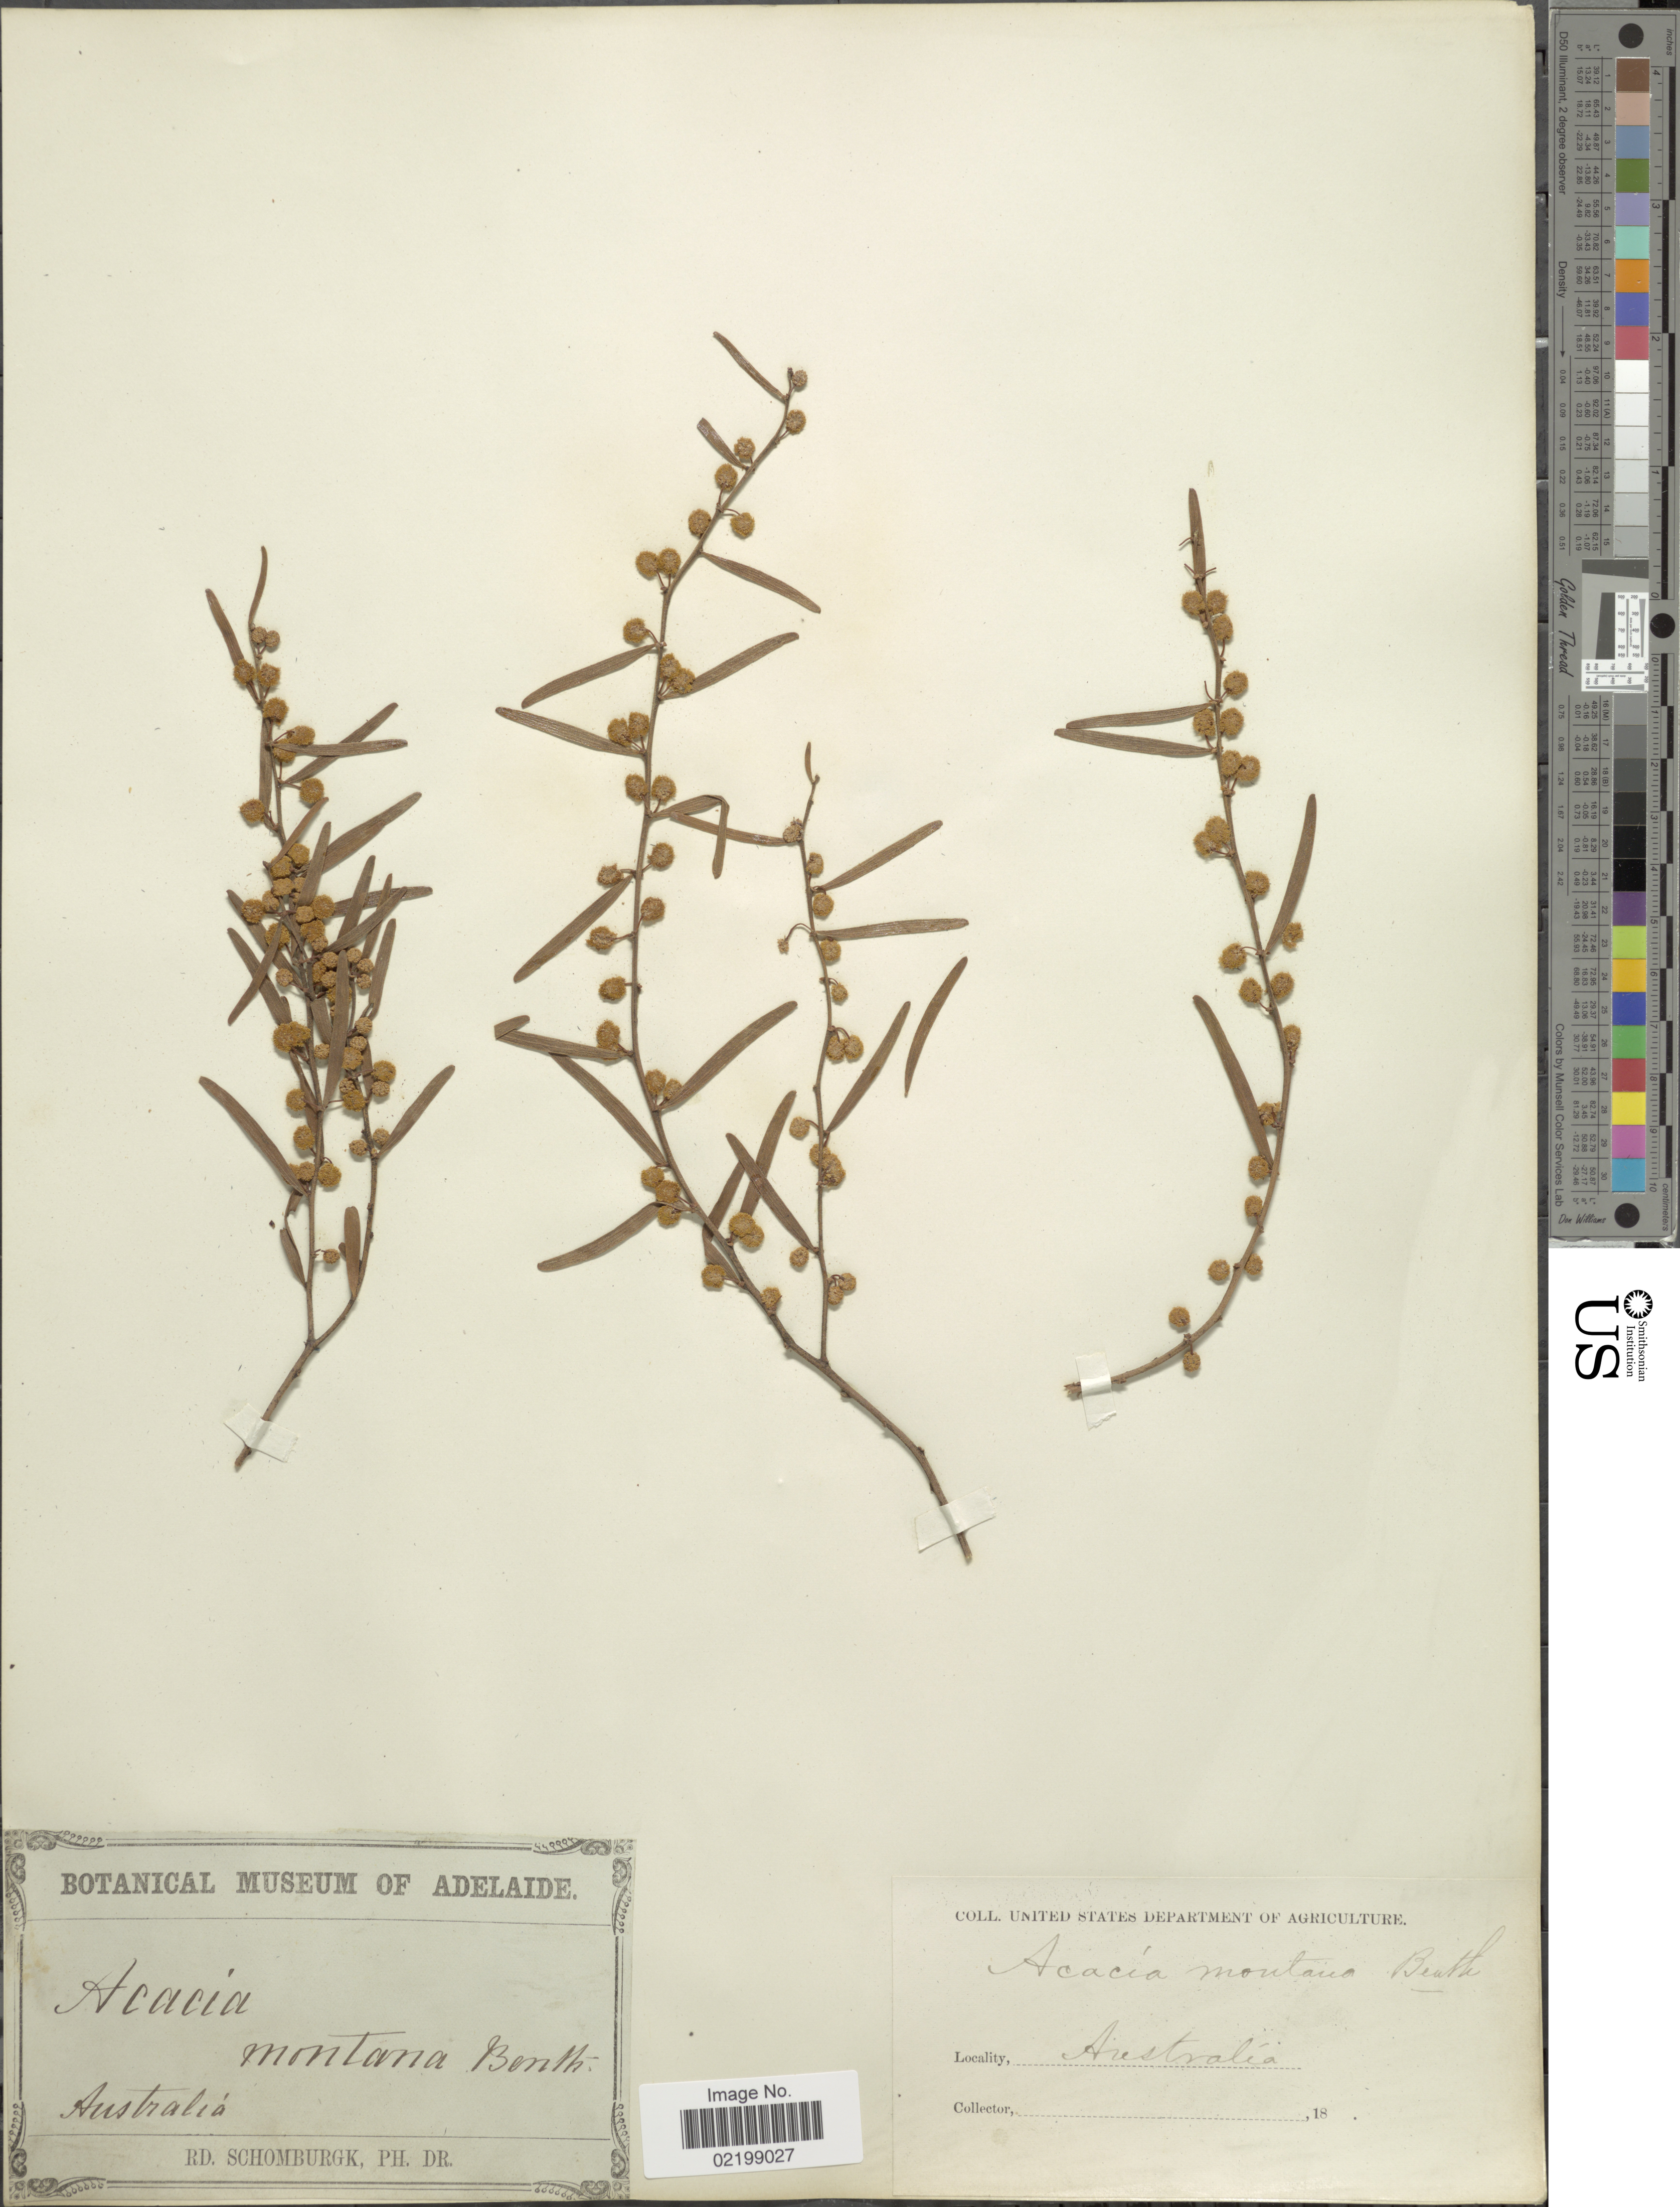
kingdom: Plantae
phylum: Tracheophyta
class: Magnoliopsida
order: Fabales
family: Fabaceae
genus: Acacia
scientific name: Acacia montana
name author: Benth.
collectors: M. R. Schomburgk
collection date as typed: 18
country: Australia